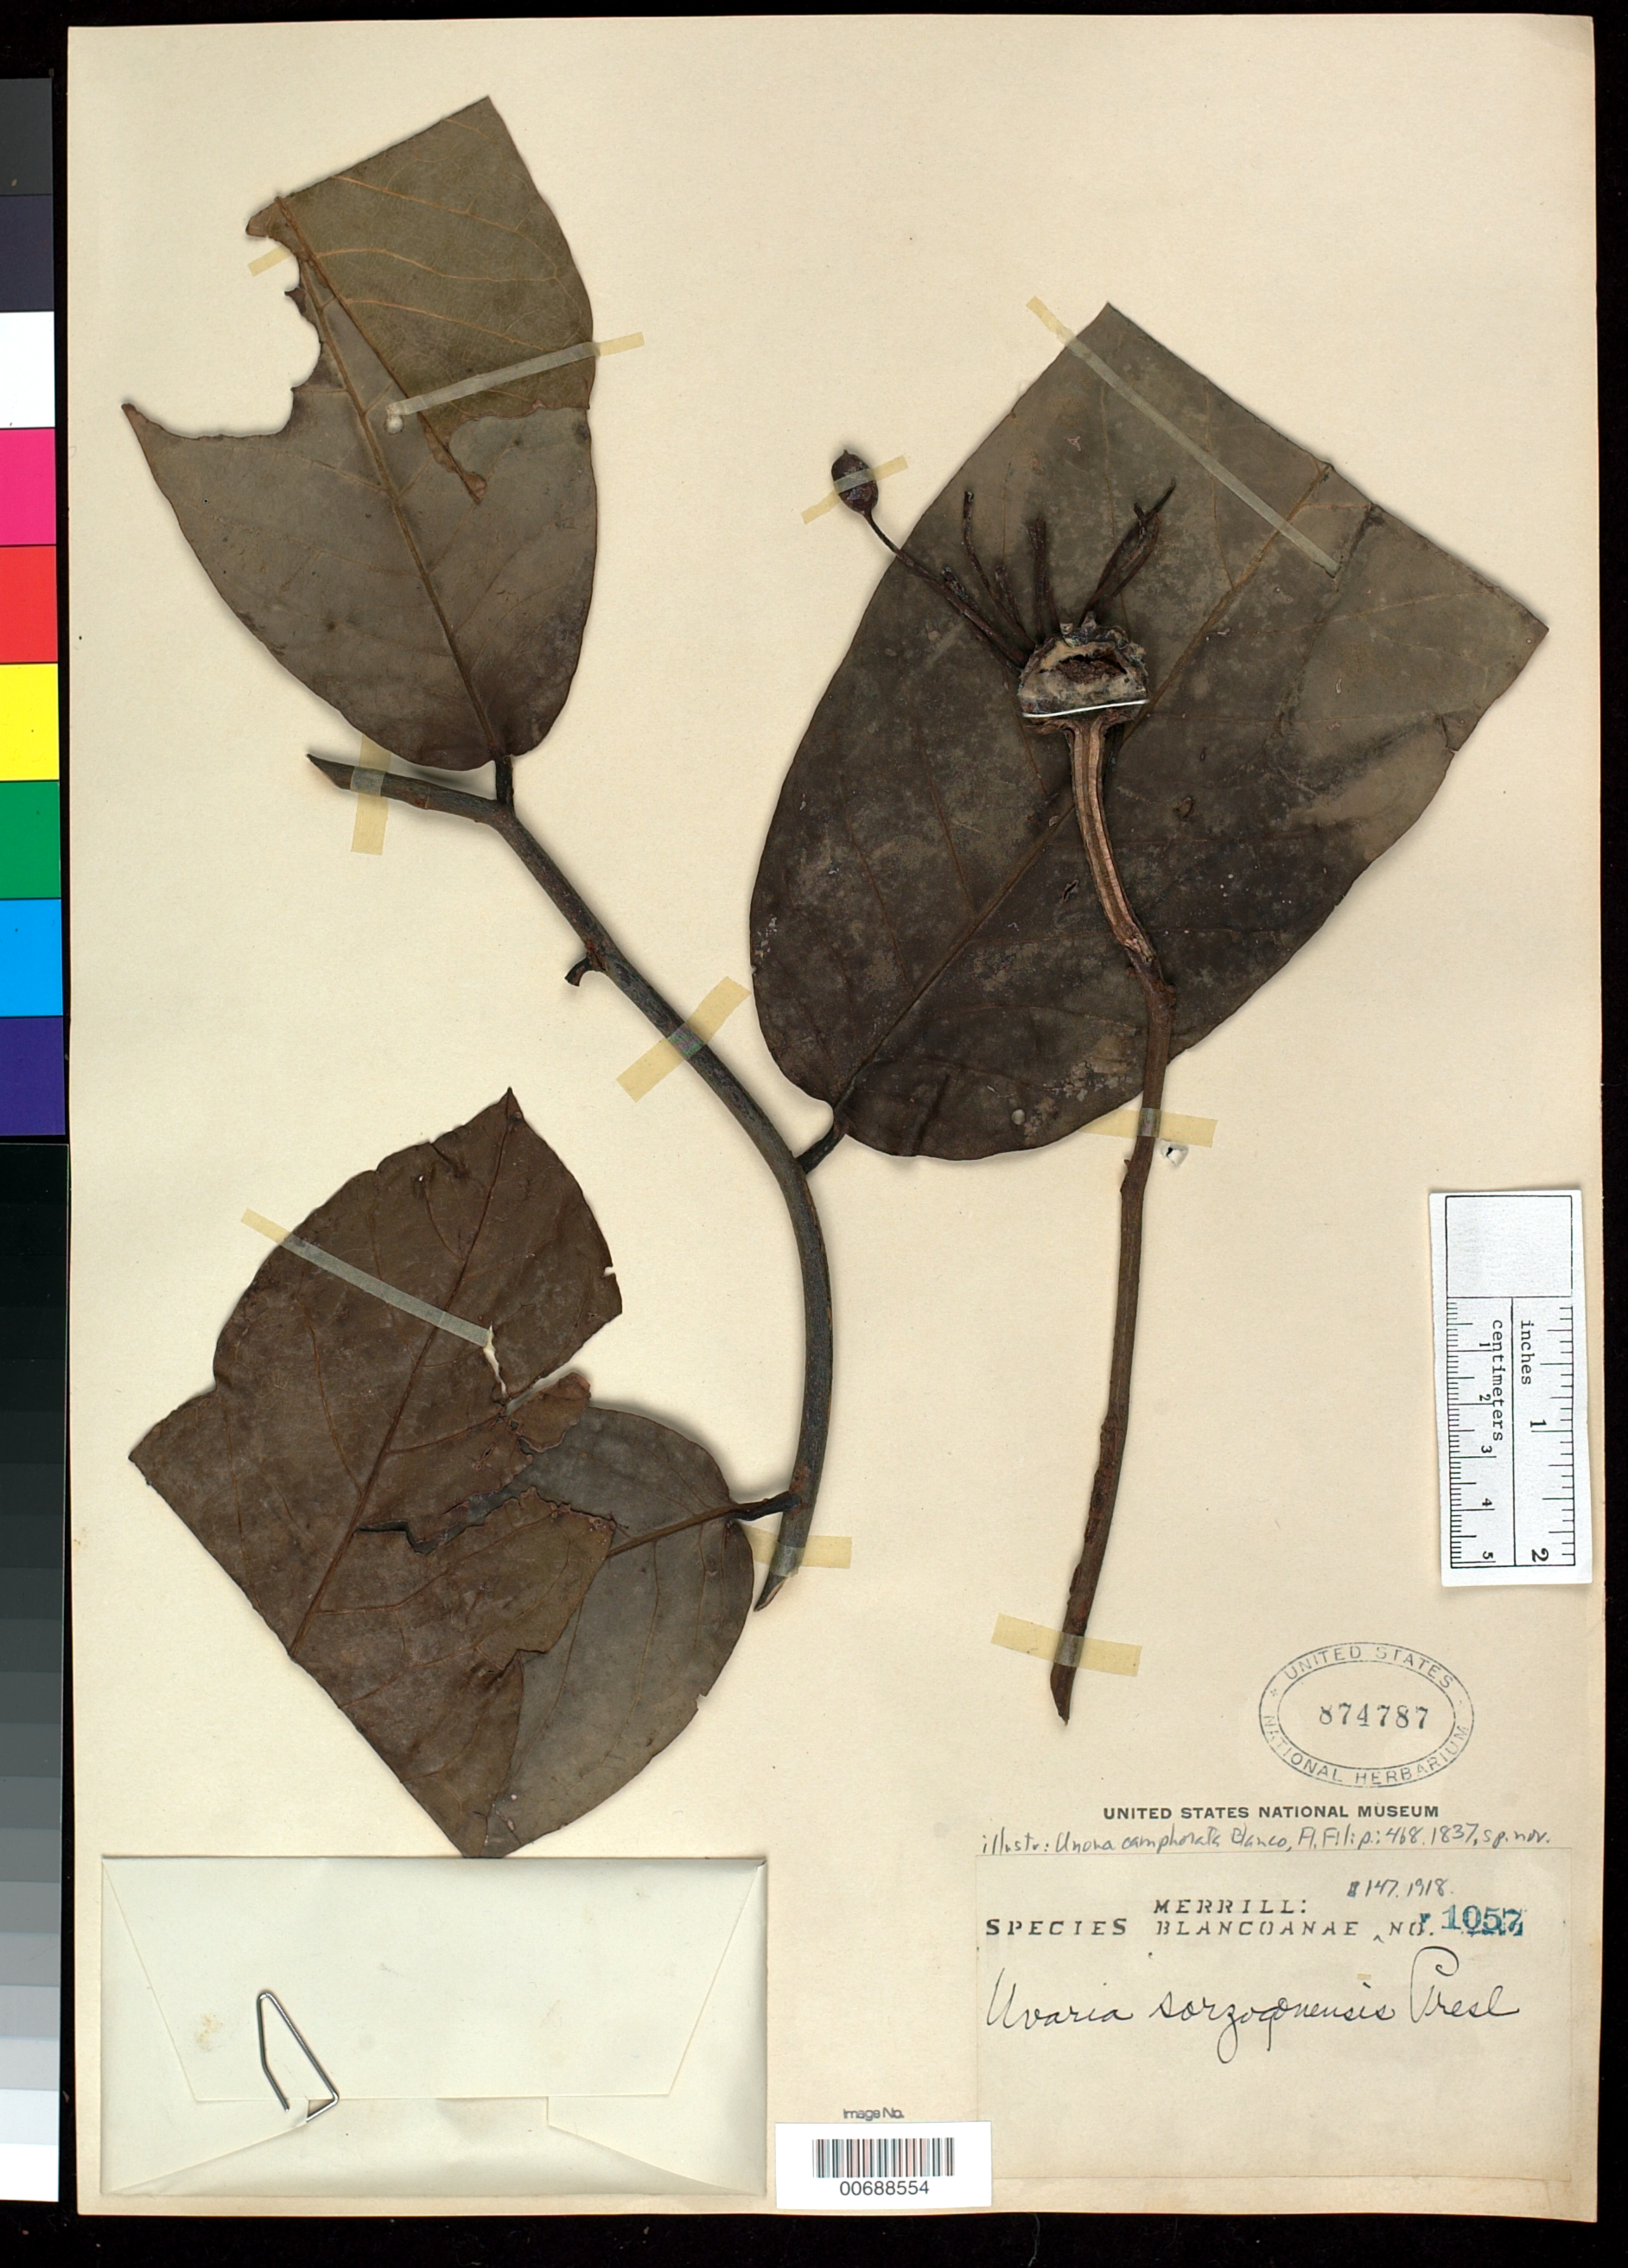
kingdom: Plantae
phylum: Tracheophyta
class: Magnoliopsida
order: Magnoliales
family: Annonaceae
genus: Uvaria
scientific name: Uvaria sorzogonensis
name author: C. Presl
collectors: E. D. Merrill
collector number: Sp. Blancoan. 1057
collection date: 1916-12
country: Philippines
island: Alabat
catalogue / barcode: US 874787